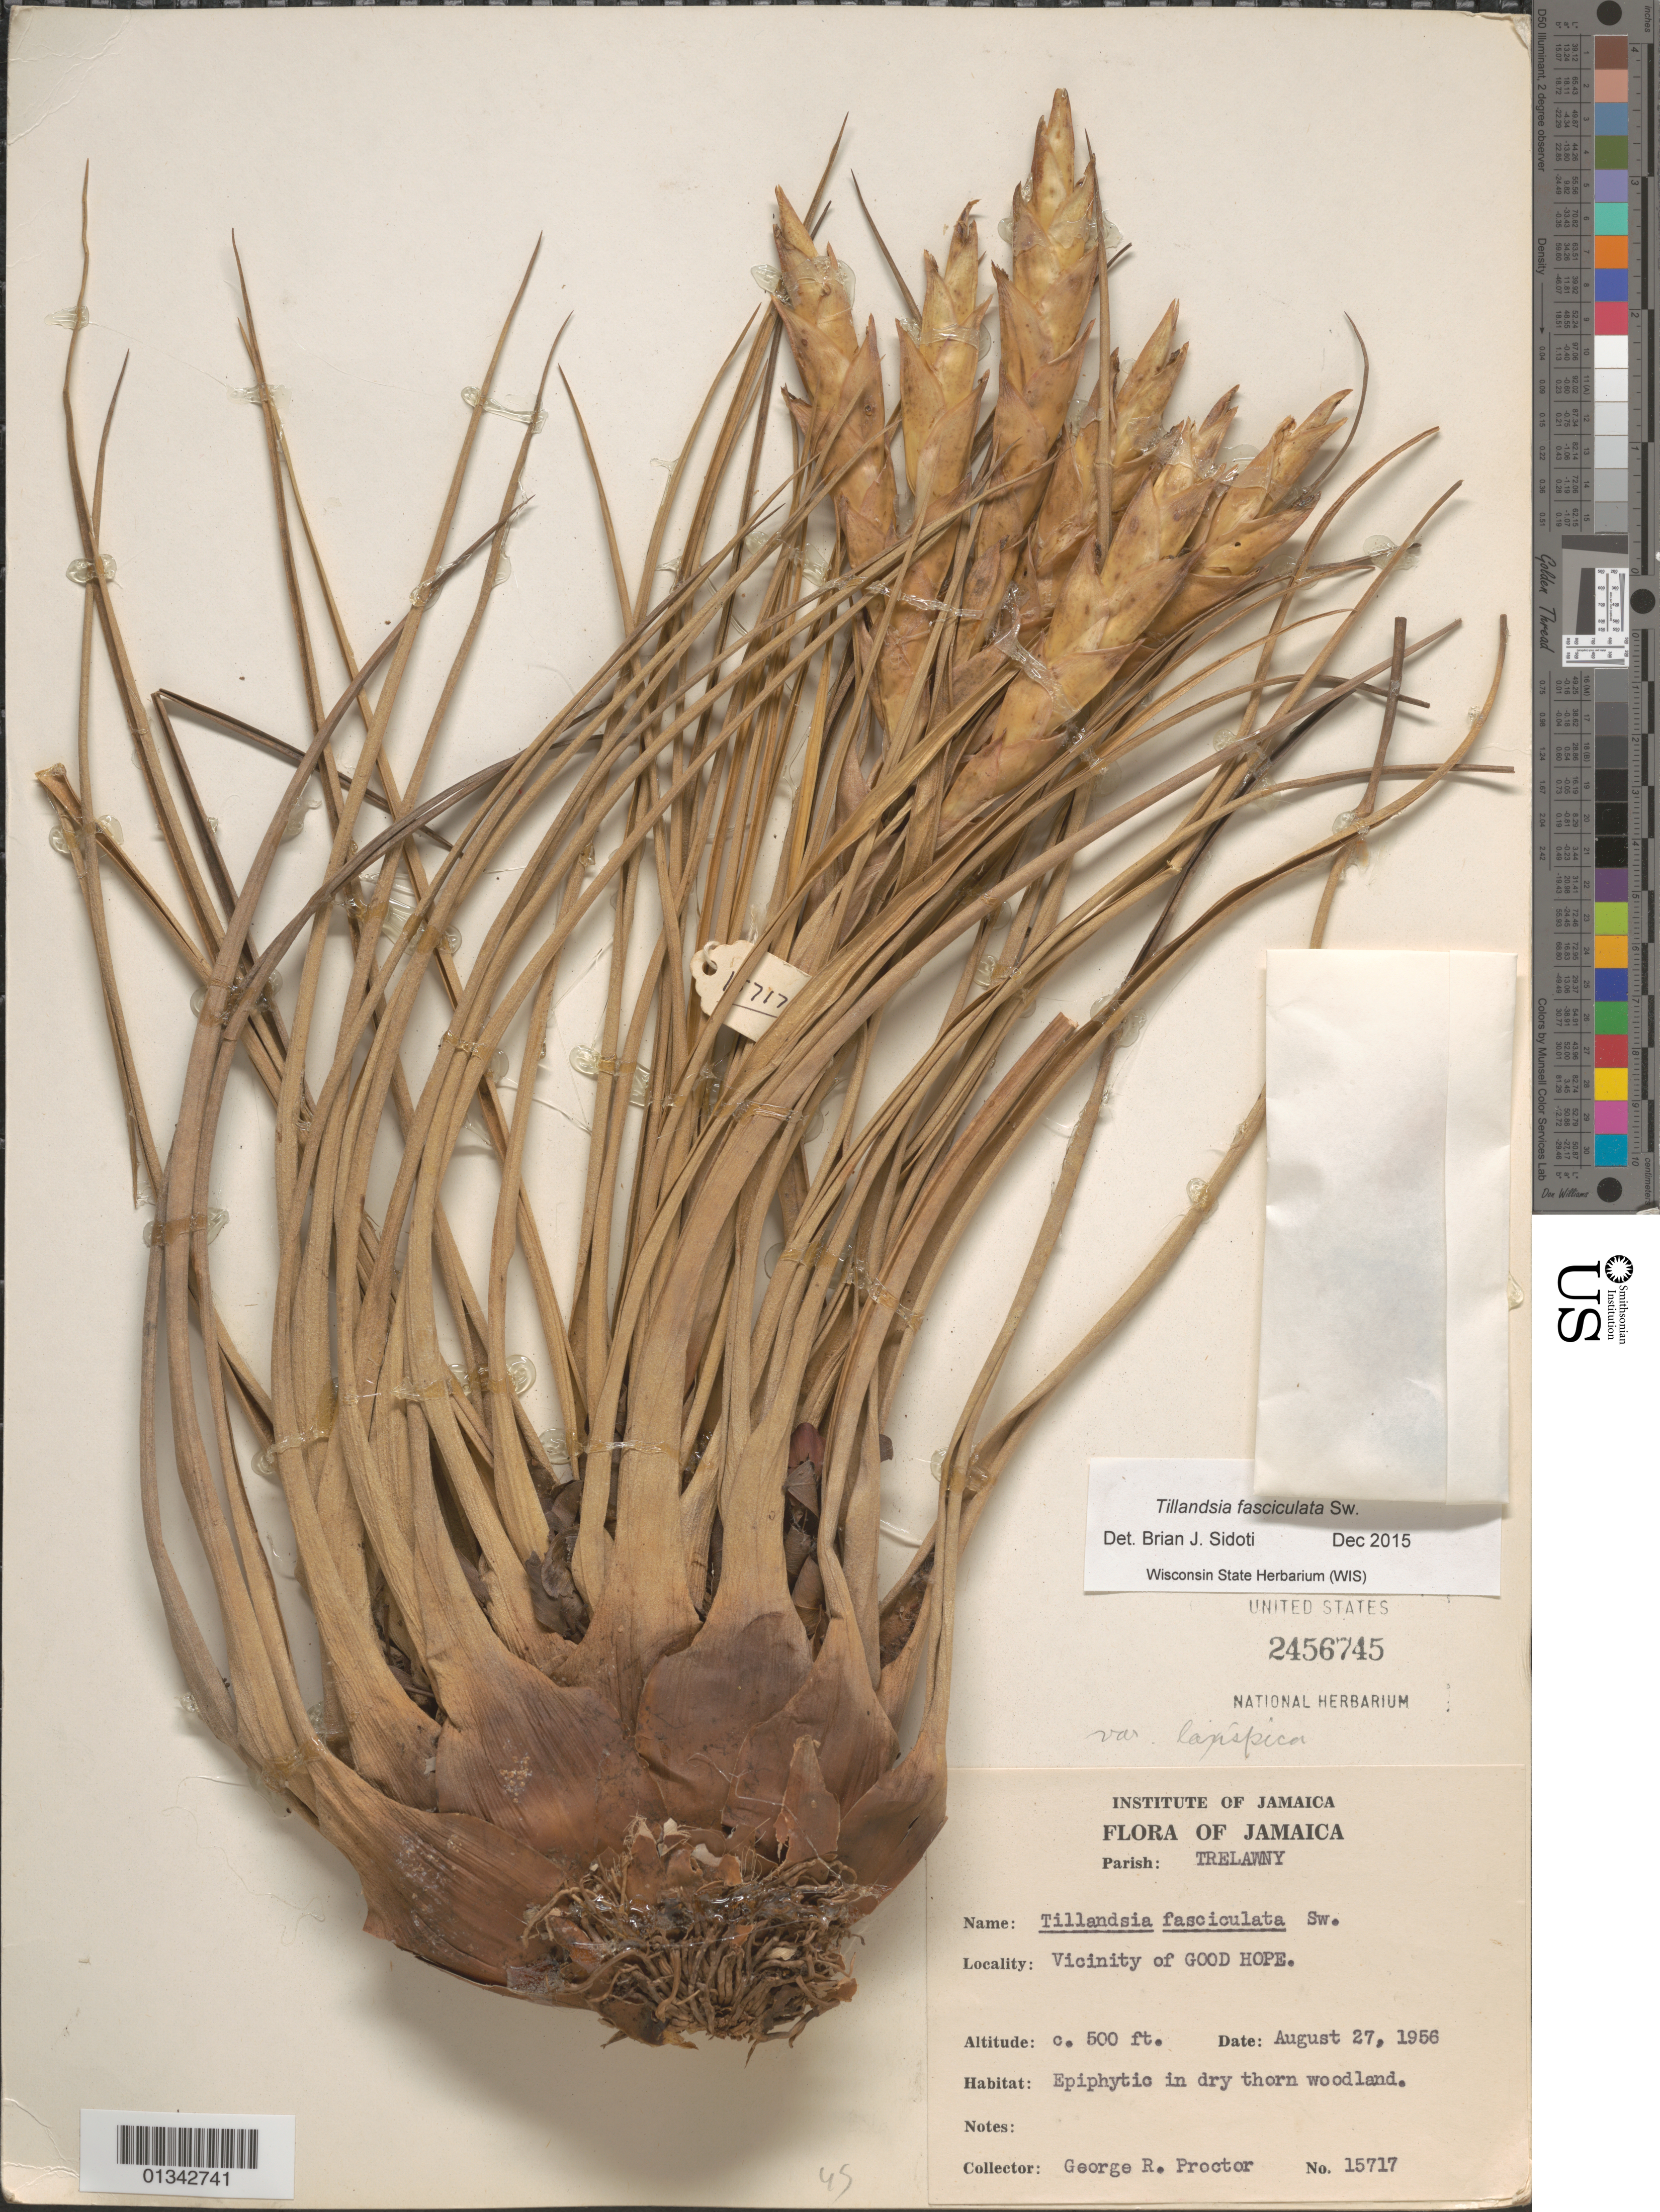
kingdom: Plantae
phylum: Tracheophyta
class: Liliopsida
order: Poales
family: Bromeliaceae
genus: Tillandsia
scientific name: Tillandsia fasciculata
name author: Sw.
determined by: Sidoti, B. J.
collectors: G. R. Proctor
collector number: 15717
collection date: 1956-08-27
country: Jamaica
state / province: Trelawny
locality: Good Hope vicinity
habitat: In dry thorn woodland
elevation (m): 152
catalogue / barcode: US 2456745